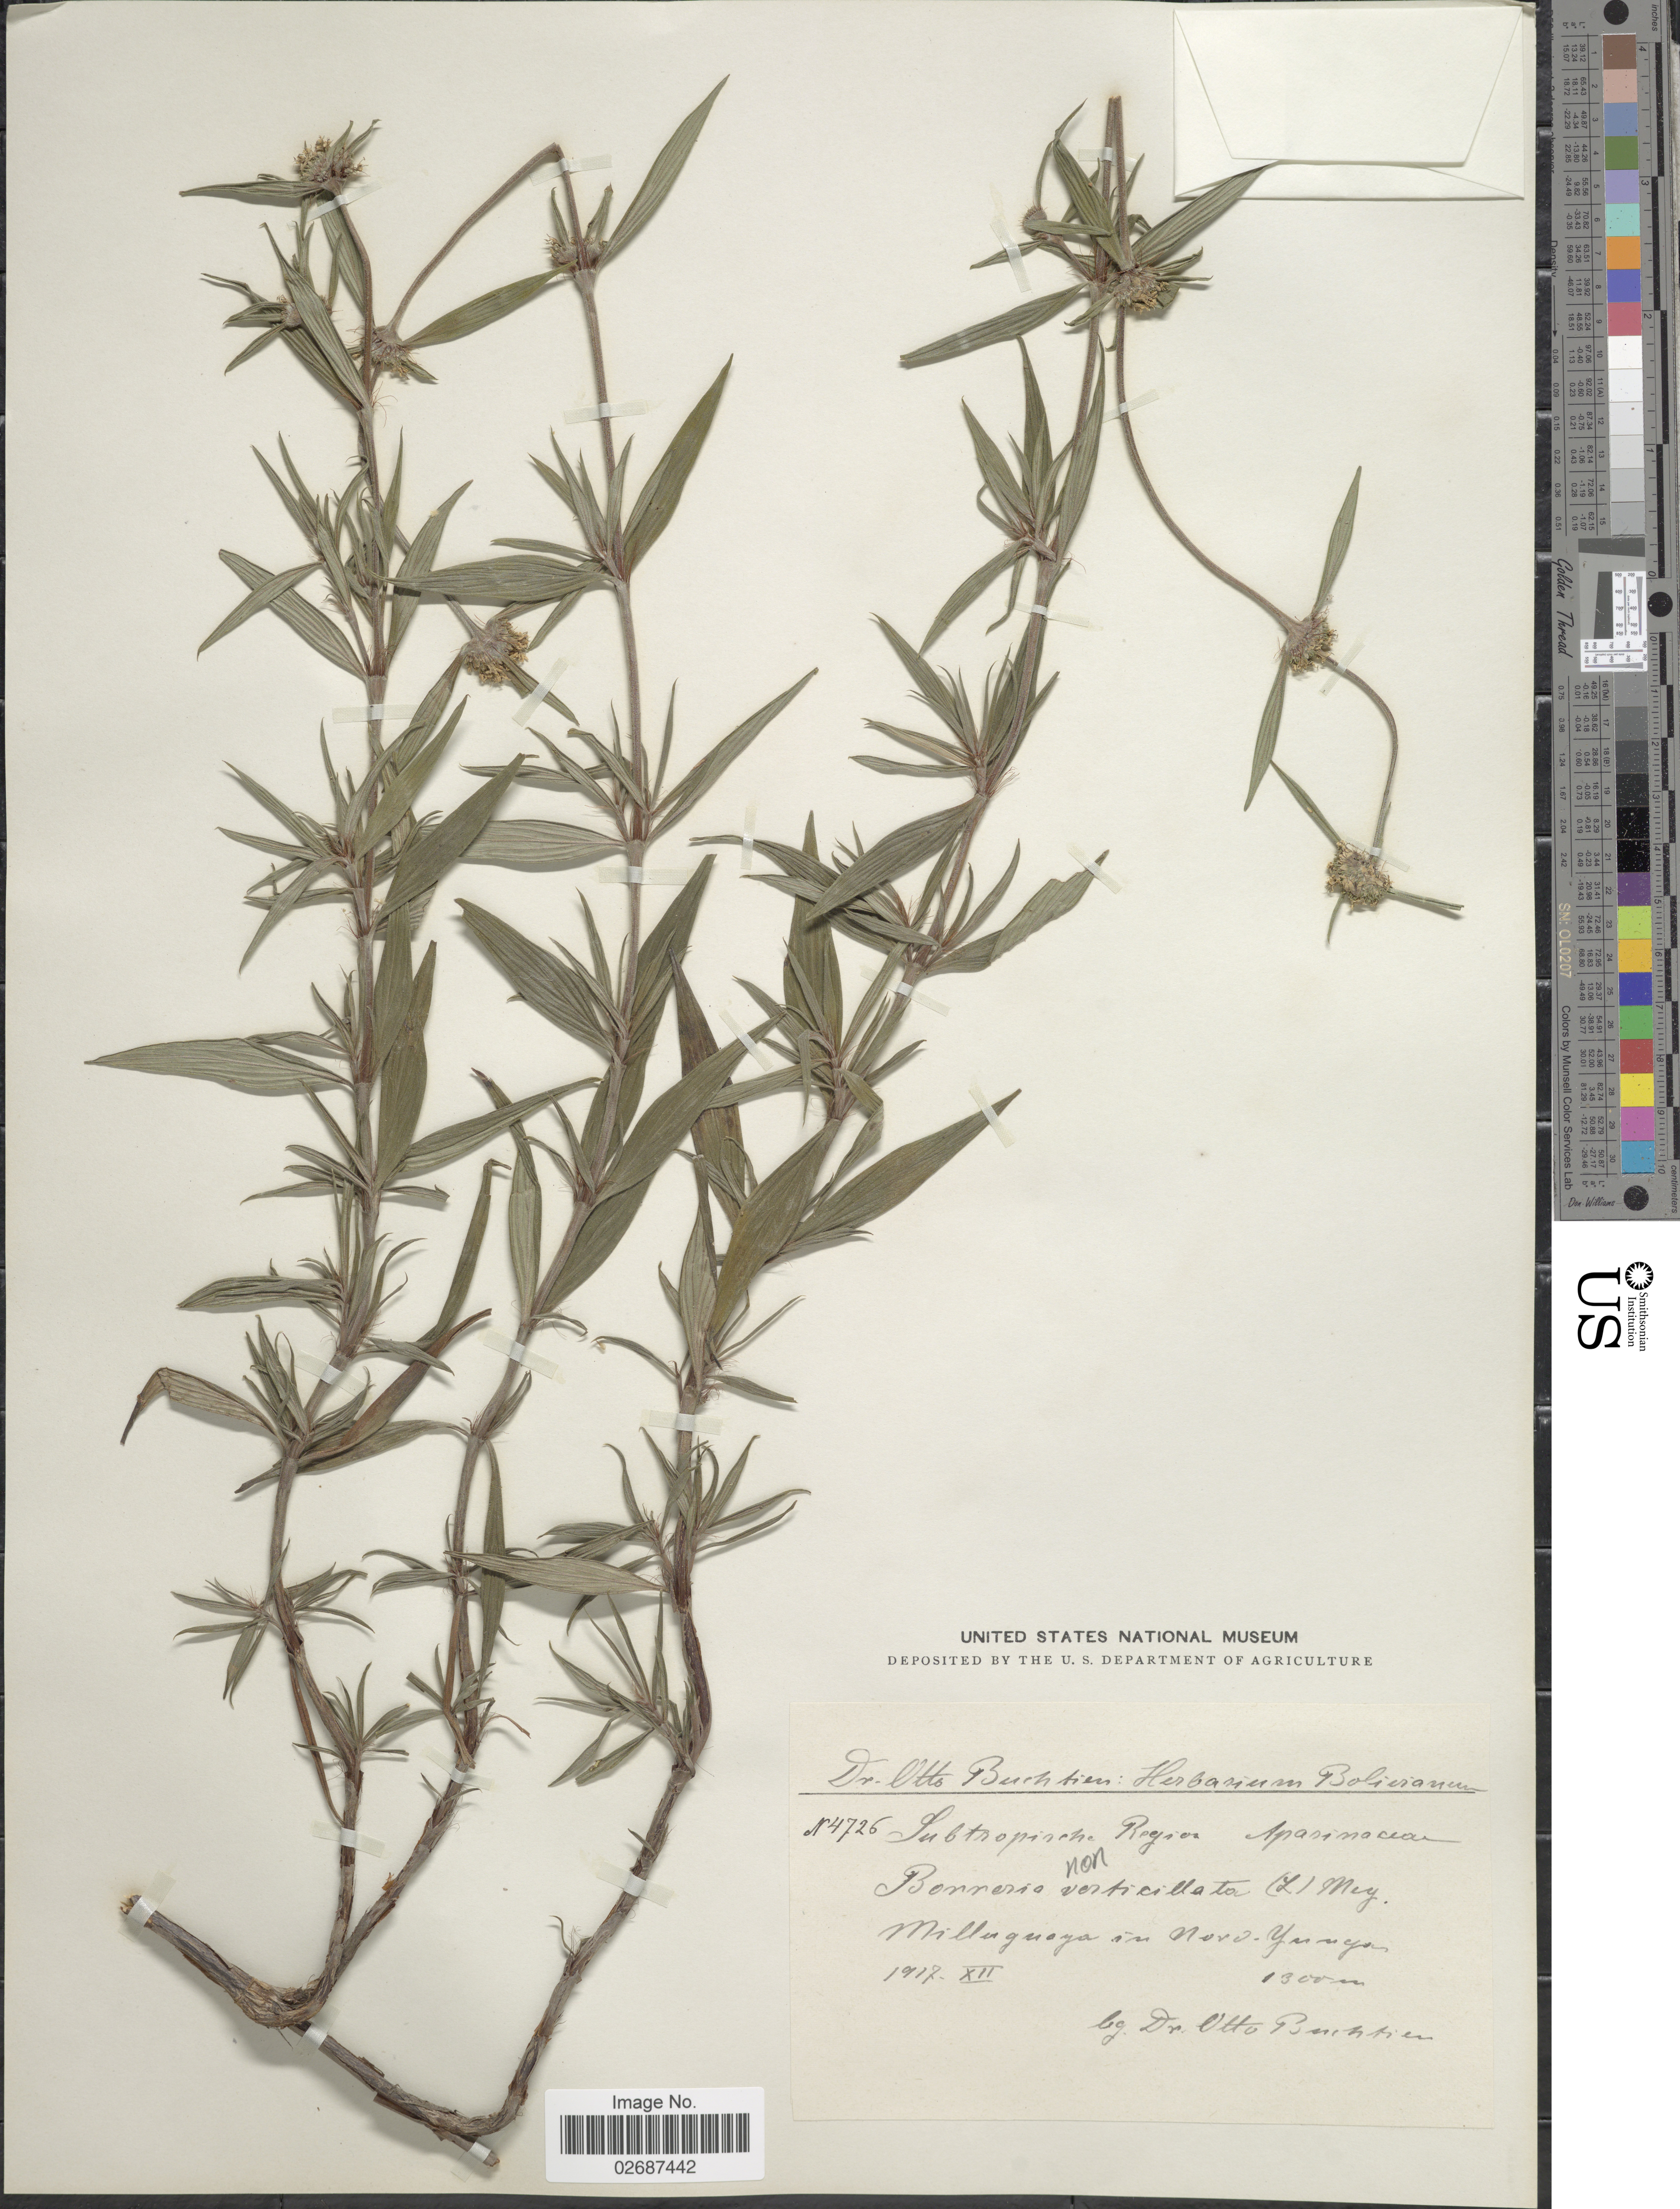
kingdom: Plantae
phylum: Tracheophyta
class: Magnoliopsida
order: Gentianales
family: Rubiaceae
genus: Borreria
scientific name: Borreria sp.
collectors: O. Buchtien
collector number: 4726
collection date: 1917-12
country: Bolivia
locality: Subtropische Region. Milluguaya in Nord-Yungas.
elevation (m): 1300